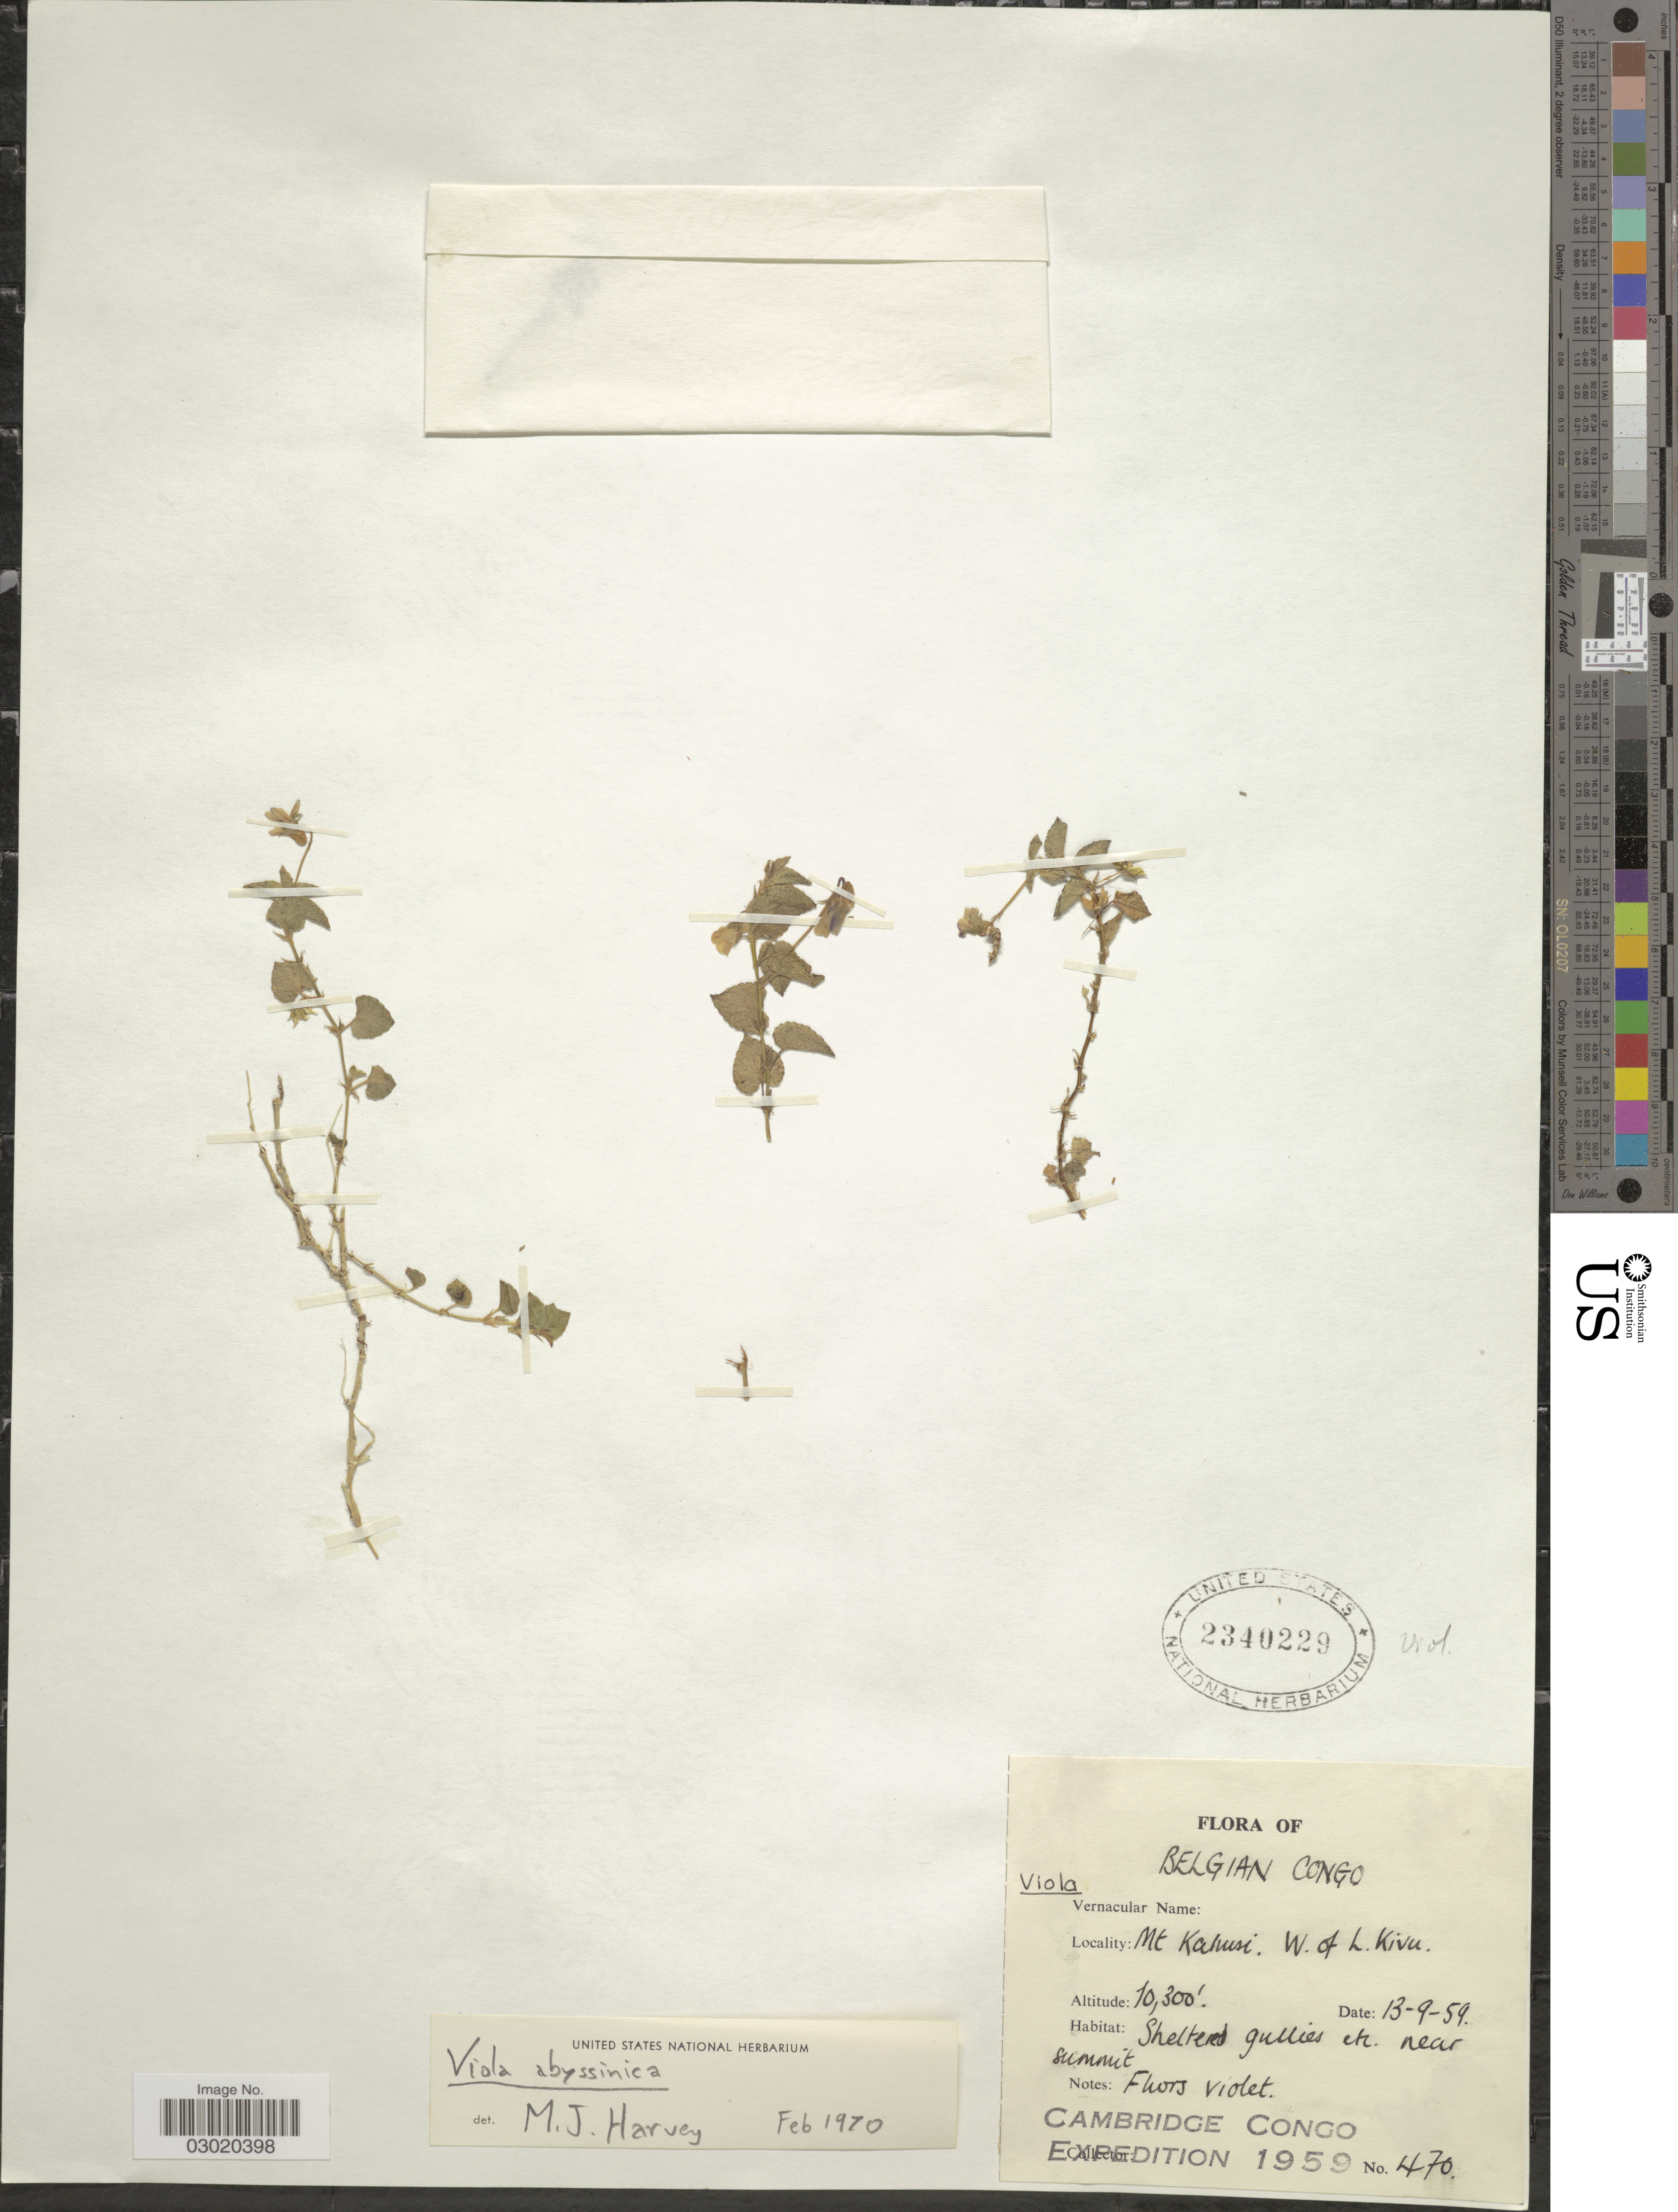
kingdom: Plantae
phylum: Tracheophyta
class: Magnoliopsida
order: Malpighiales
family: Violaceae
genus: Viola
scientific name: Viola abyssinica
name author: Steud. ex Oliv.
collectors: Cambridge Congo Expedition 1959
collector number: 470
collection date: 1959-09-13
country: Congo, Democratic Republic of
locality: Belgian Congo. Mt. Kahusi, W. of L. Kivu.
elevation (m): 3139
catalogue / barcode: US 2340229